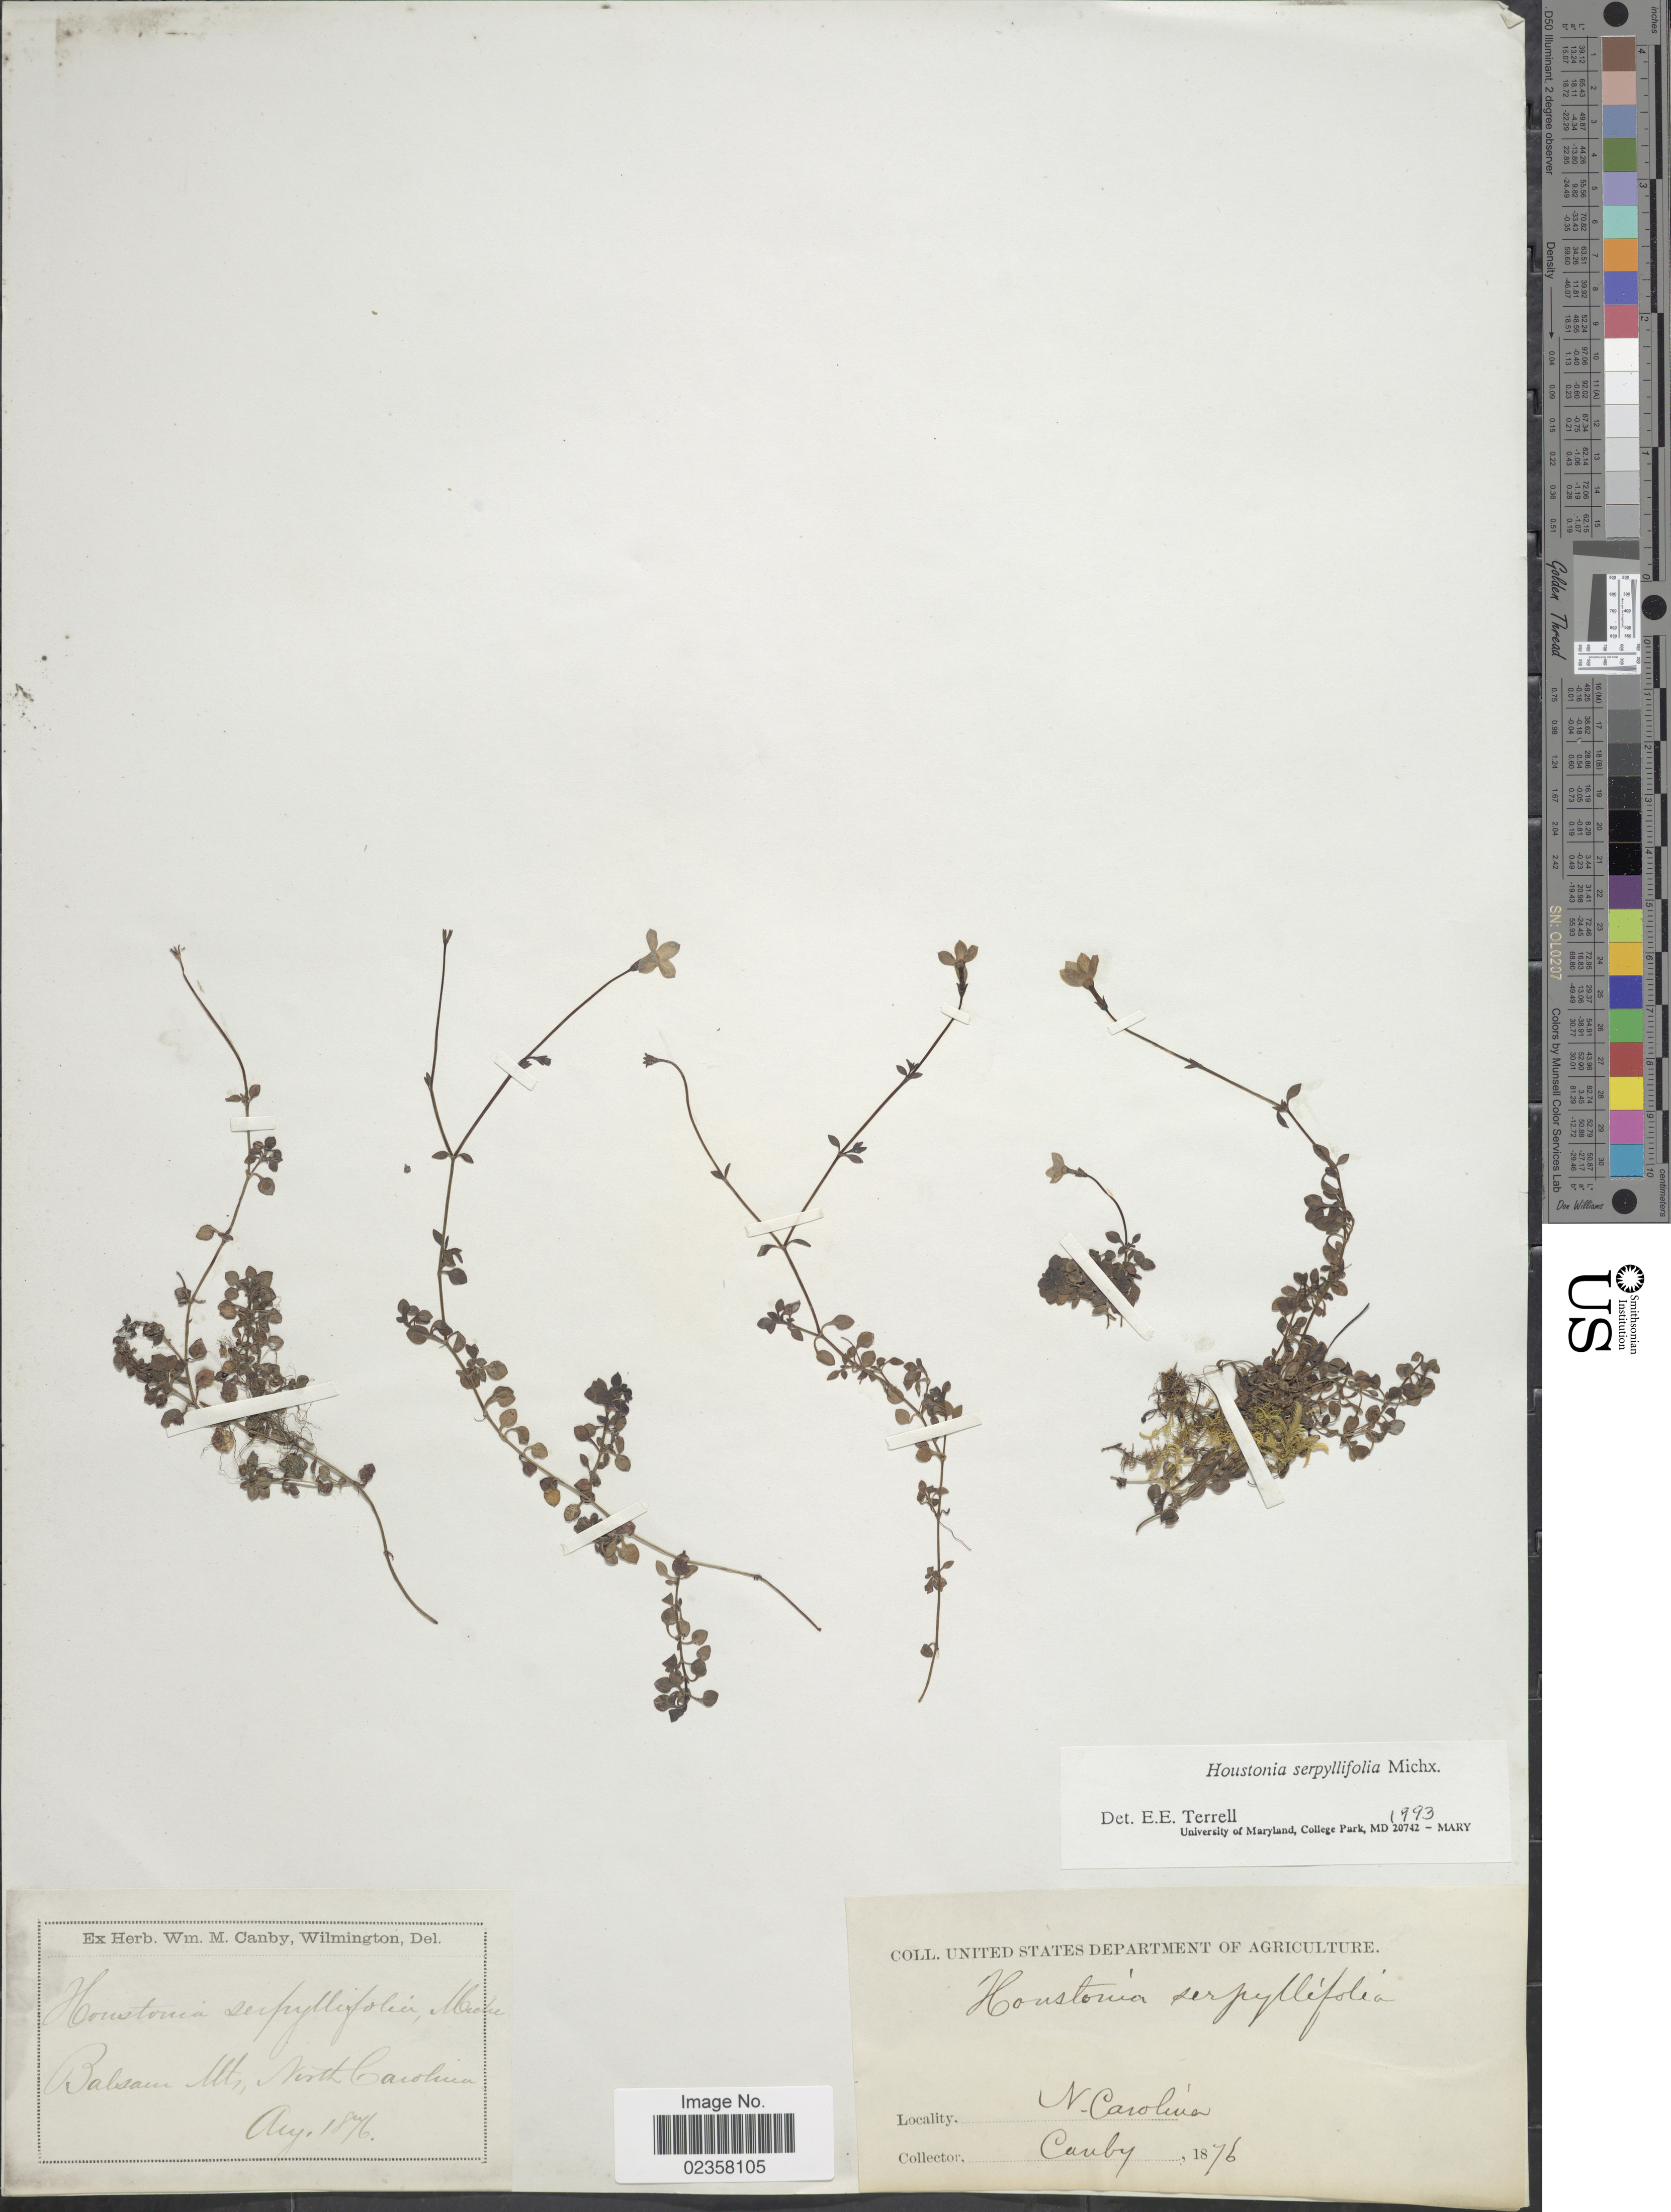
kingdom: Plantae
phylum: Tracheophyta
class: Magnoliopsida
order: Gentianales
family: Rubiaceae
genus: Houstonia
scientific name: Houstonia serpyllifolia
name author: Michx.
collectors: W. M. Canby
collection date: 1876-08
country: United States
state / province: North Carolina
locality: Balsam Mt.